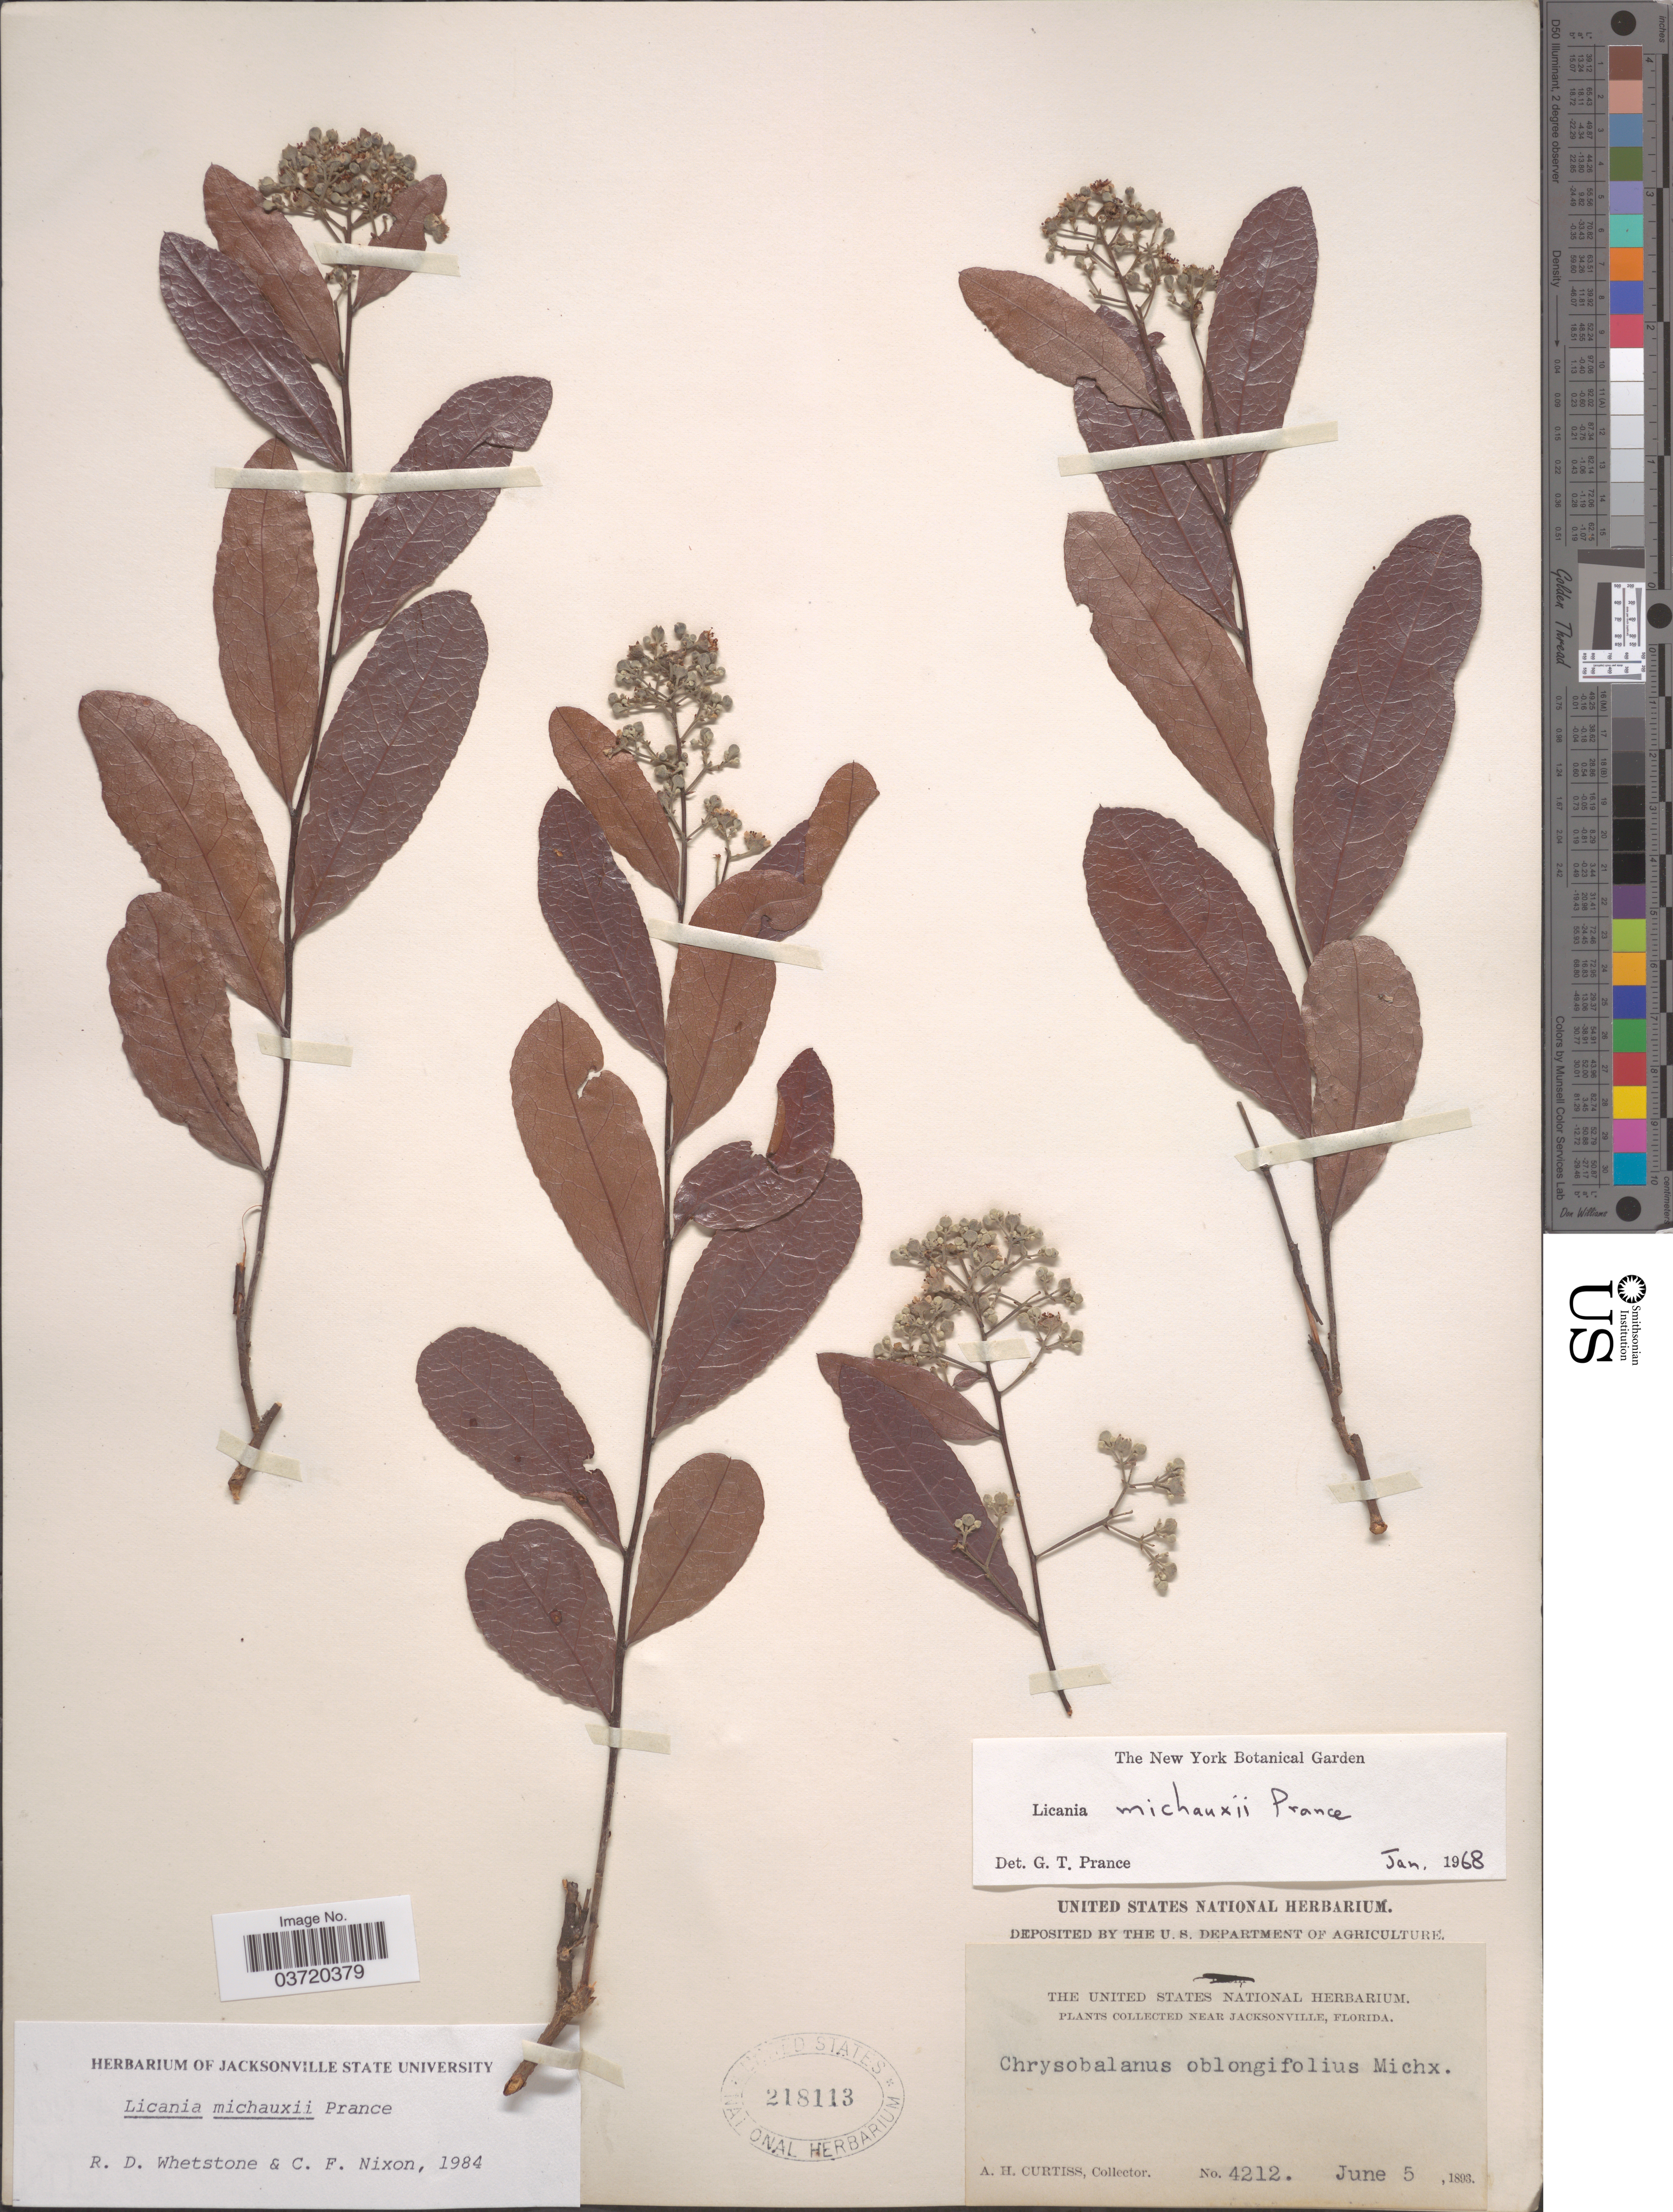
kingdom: Plantae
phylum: Tracheophyta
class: Magnoliopsida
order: Malpighiales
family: Chrysobalanaceae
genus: Geobalanus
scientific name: Geobalanus oblongifolius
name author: (Michx.) Small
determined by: Strong, M. T., (US), Smithsonian Institution - National Museum of Natural History (UNITED STATES)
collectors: A. H. Curtiss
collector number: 4212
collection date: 1893-06-05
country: United States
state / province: Florida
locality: Near Jacksonville.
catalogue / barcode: US 218113